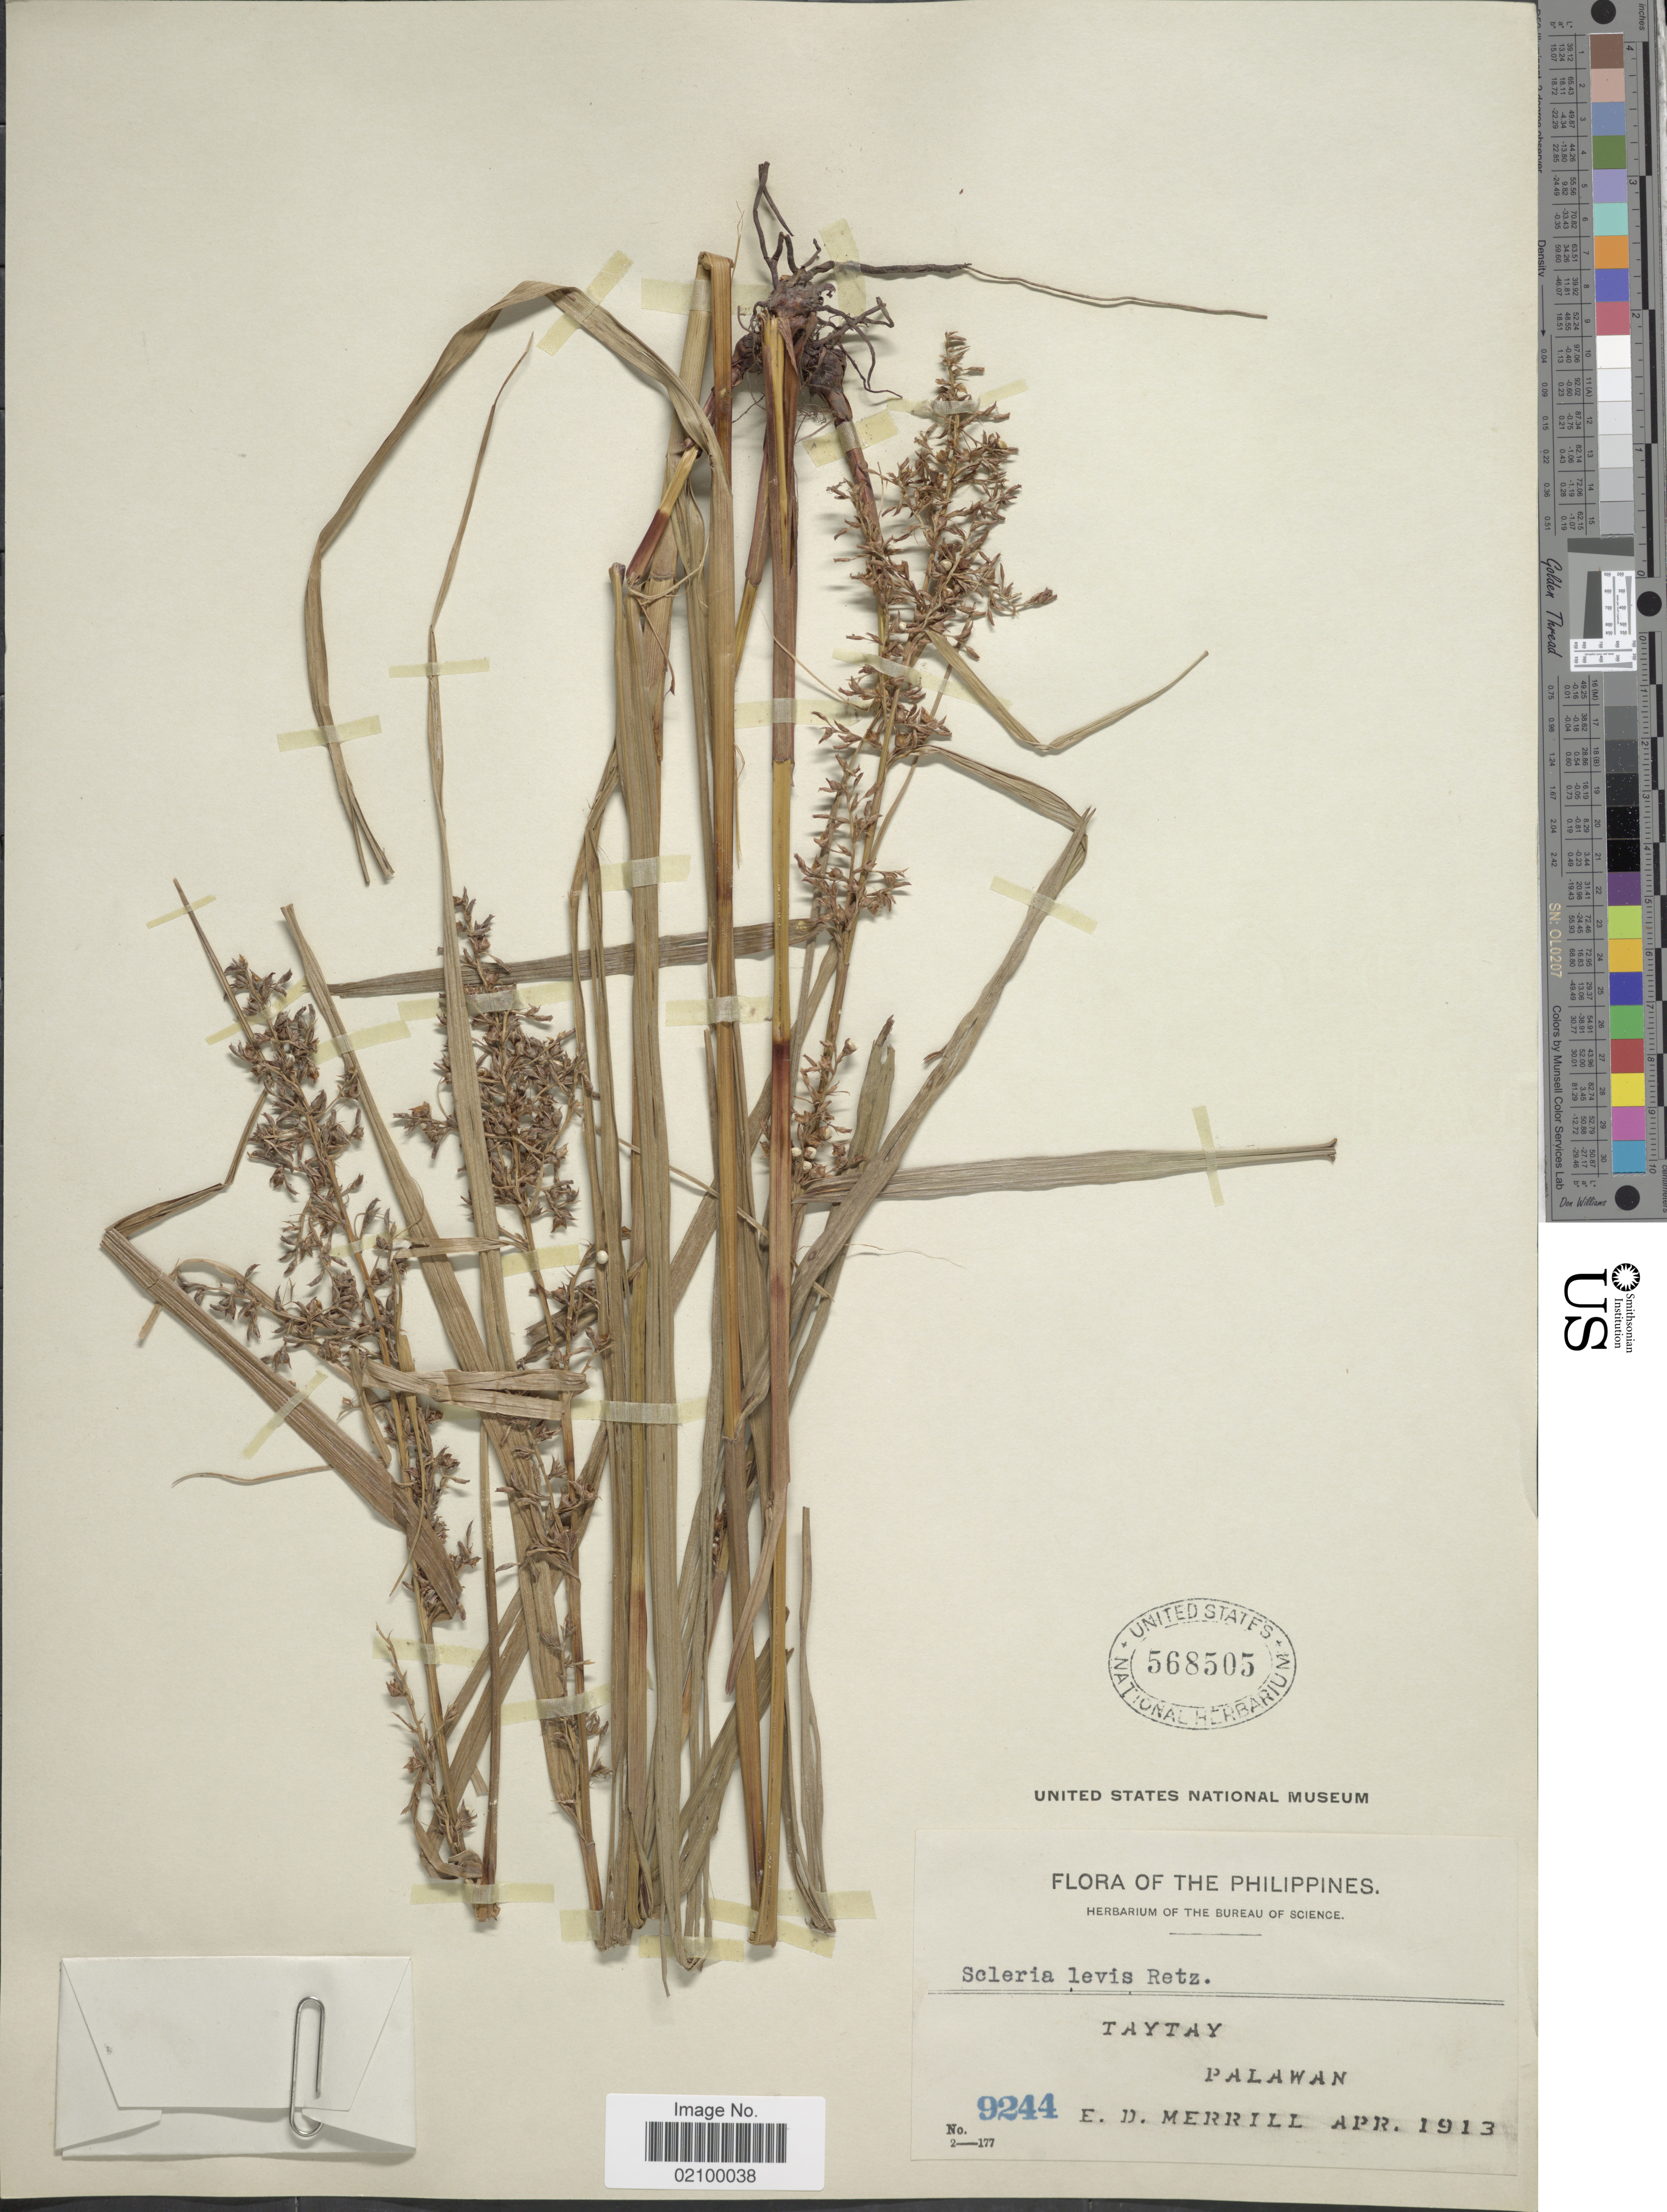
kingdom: Plantae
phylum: Tracheophyta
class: Liliopsida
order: Poales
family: Cyperaceae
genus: Scleria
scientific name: Scleria levis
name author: Retz.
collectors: E. D. Merrill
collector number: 9244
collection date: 1913-04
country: Philippines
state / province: Mimaropa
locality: Taytay, Palawan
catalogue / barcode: US 568505